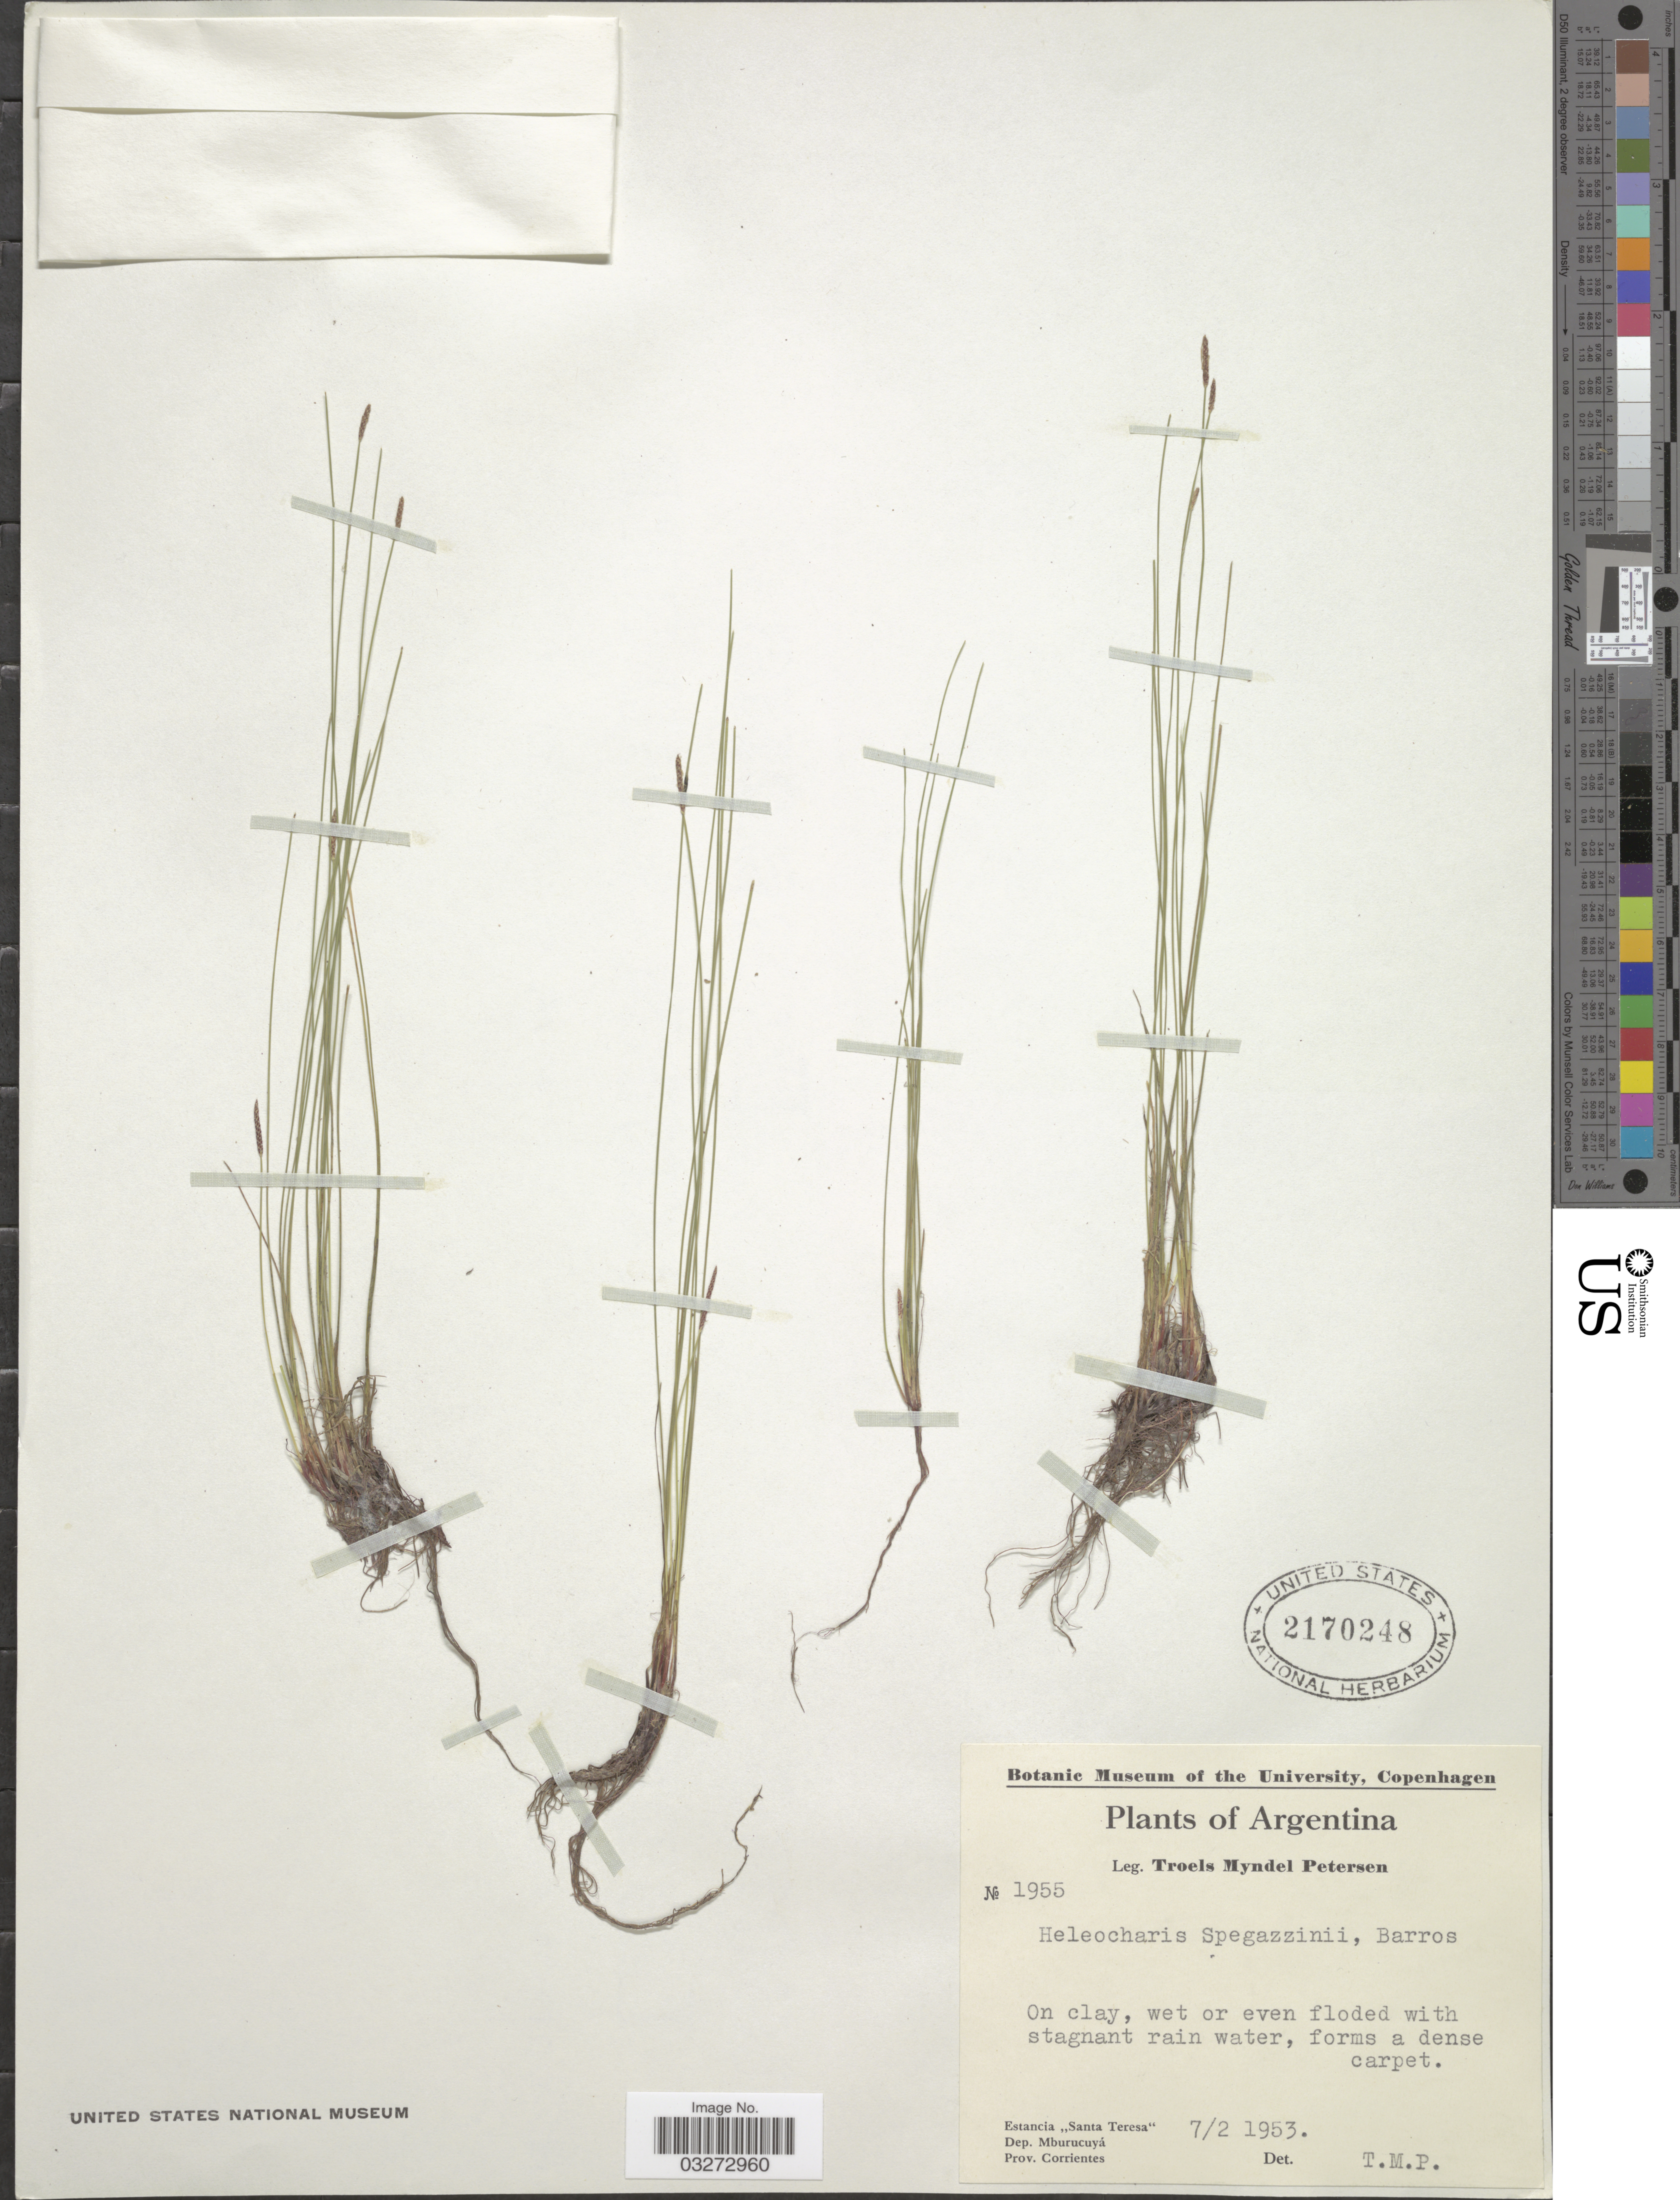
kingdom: Plantae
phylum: Tracheophyta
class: Liliopsida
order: Poales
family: Cyperaceae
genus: Eleocharis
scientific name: Eleocharis cylindrica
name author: Buckley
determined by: Strong, Mark T., (BOT), Smithsonian Institution - National Museum of Natural History (UNITED STATES)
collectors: T. M. Petersen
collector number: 1955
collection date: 1953-02-07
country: Argentina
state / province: Corrientes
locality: Estancia "Santa Teresa". Dep. Mburucuyá.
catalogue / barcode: US 2170248